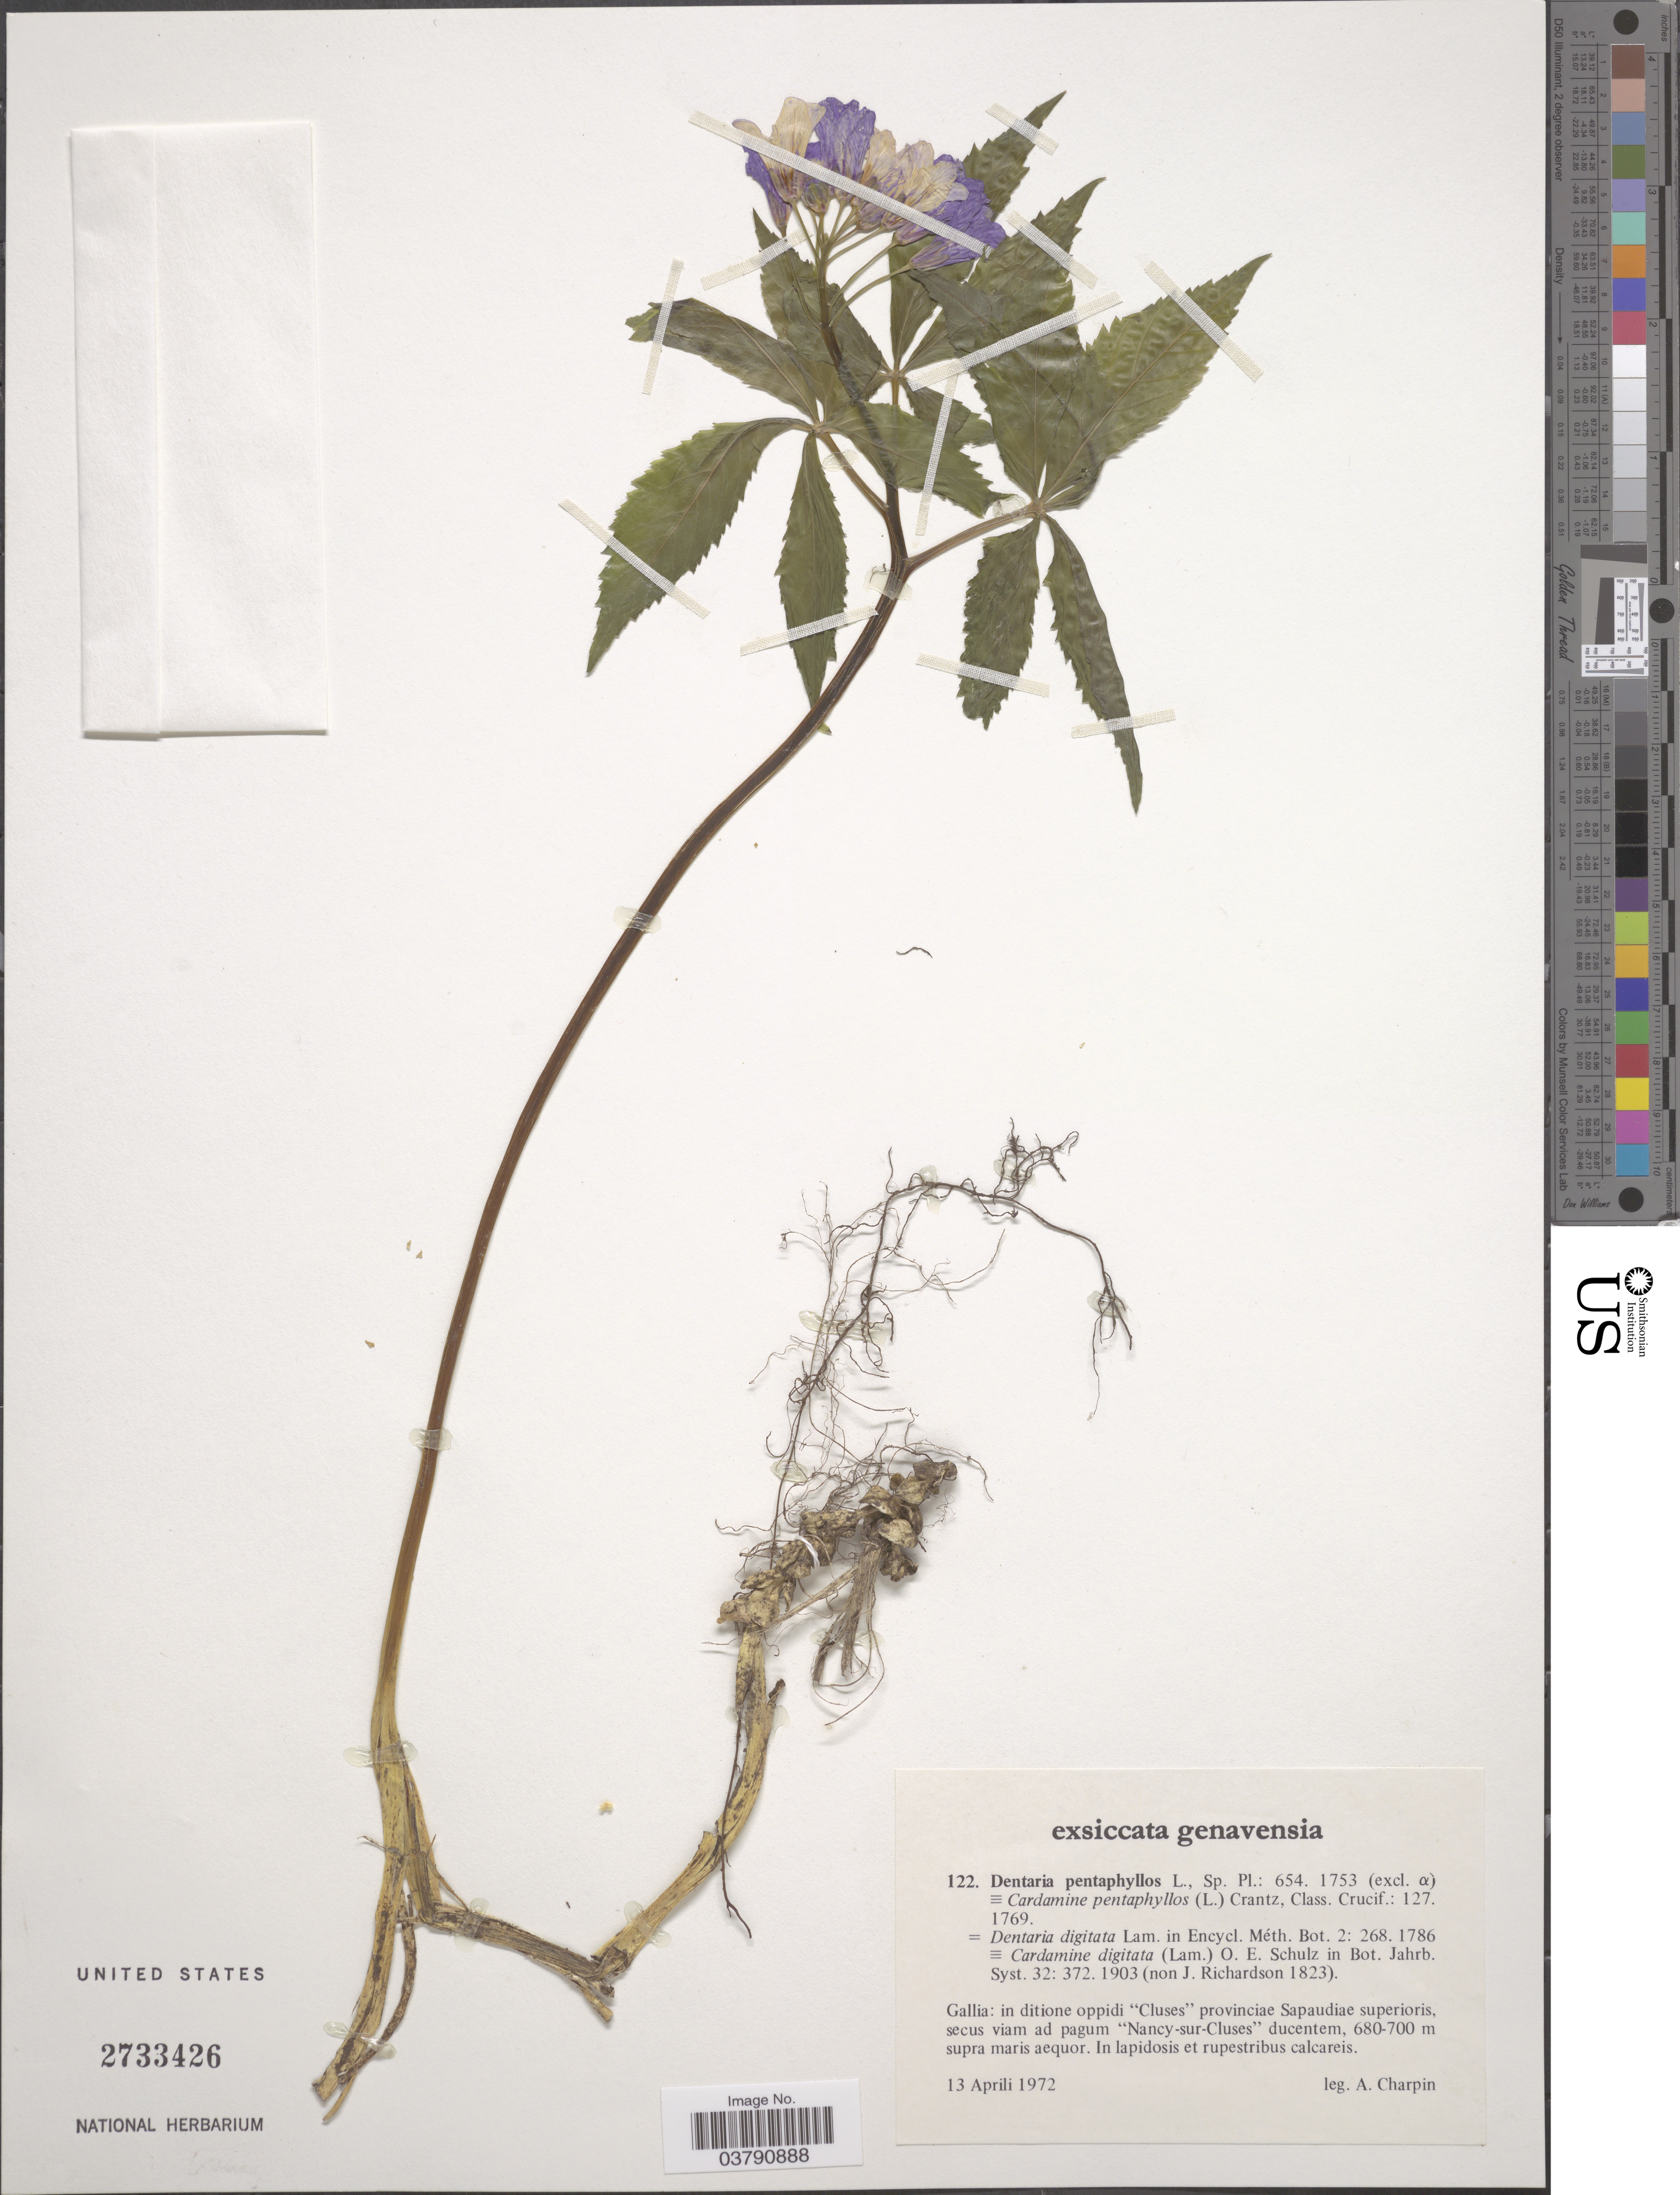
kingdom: Plantae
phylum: Tracheophyta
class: Magnoliopsida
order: Brassicales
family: Brassicaceae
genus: Cardamine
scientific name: Cardamine pentaphylla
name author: W.T. Aiton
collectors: A. Charpin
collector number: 122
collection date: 1972-04-13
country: France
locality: Gallia: in ditione oppidi "Cluses" provinciae Sapaudiae superioris, secus viam ad pagum "Nancy-sur- Cluses"ducentem.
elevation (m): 680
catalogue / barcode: US 2733426